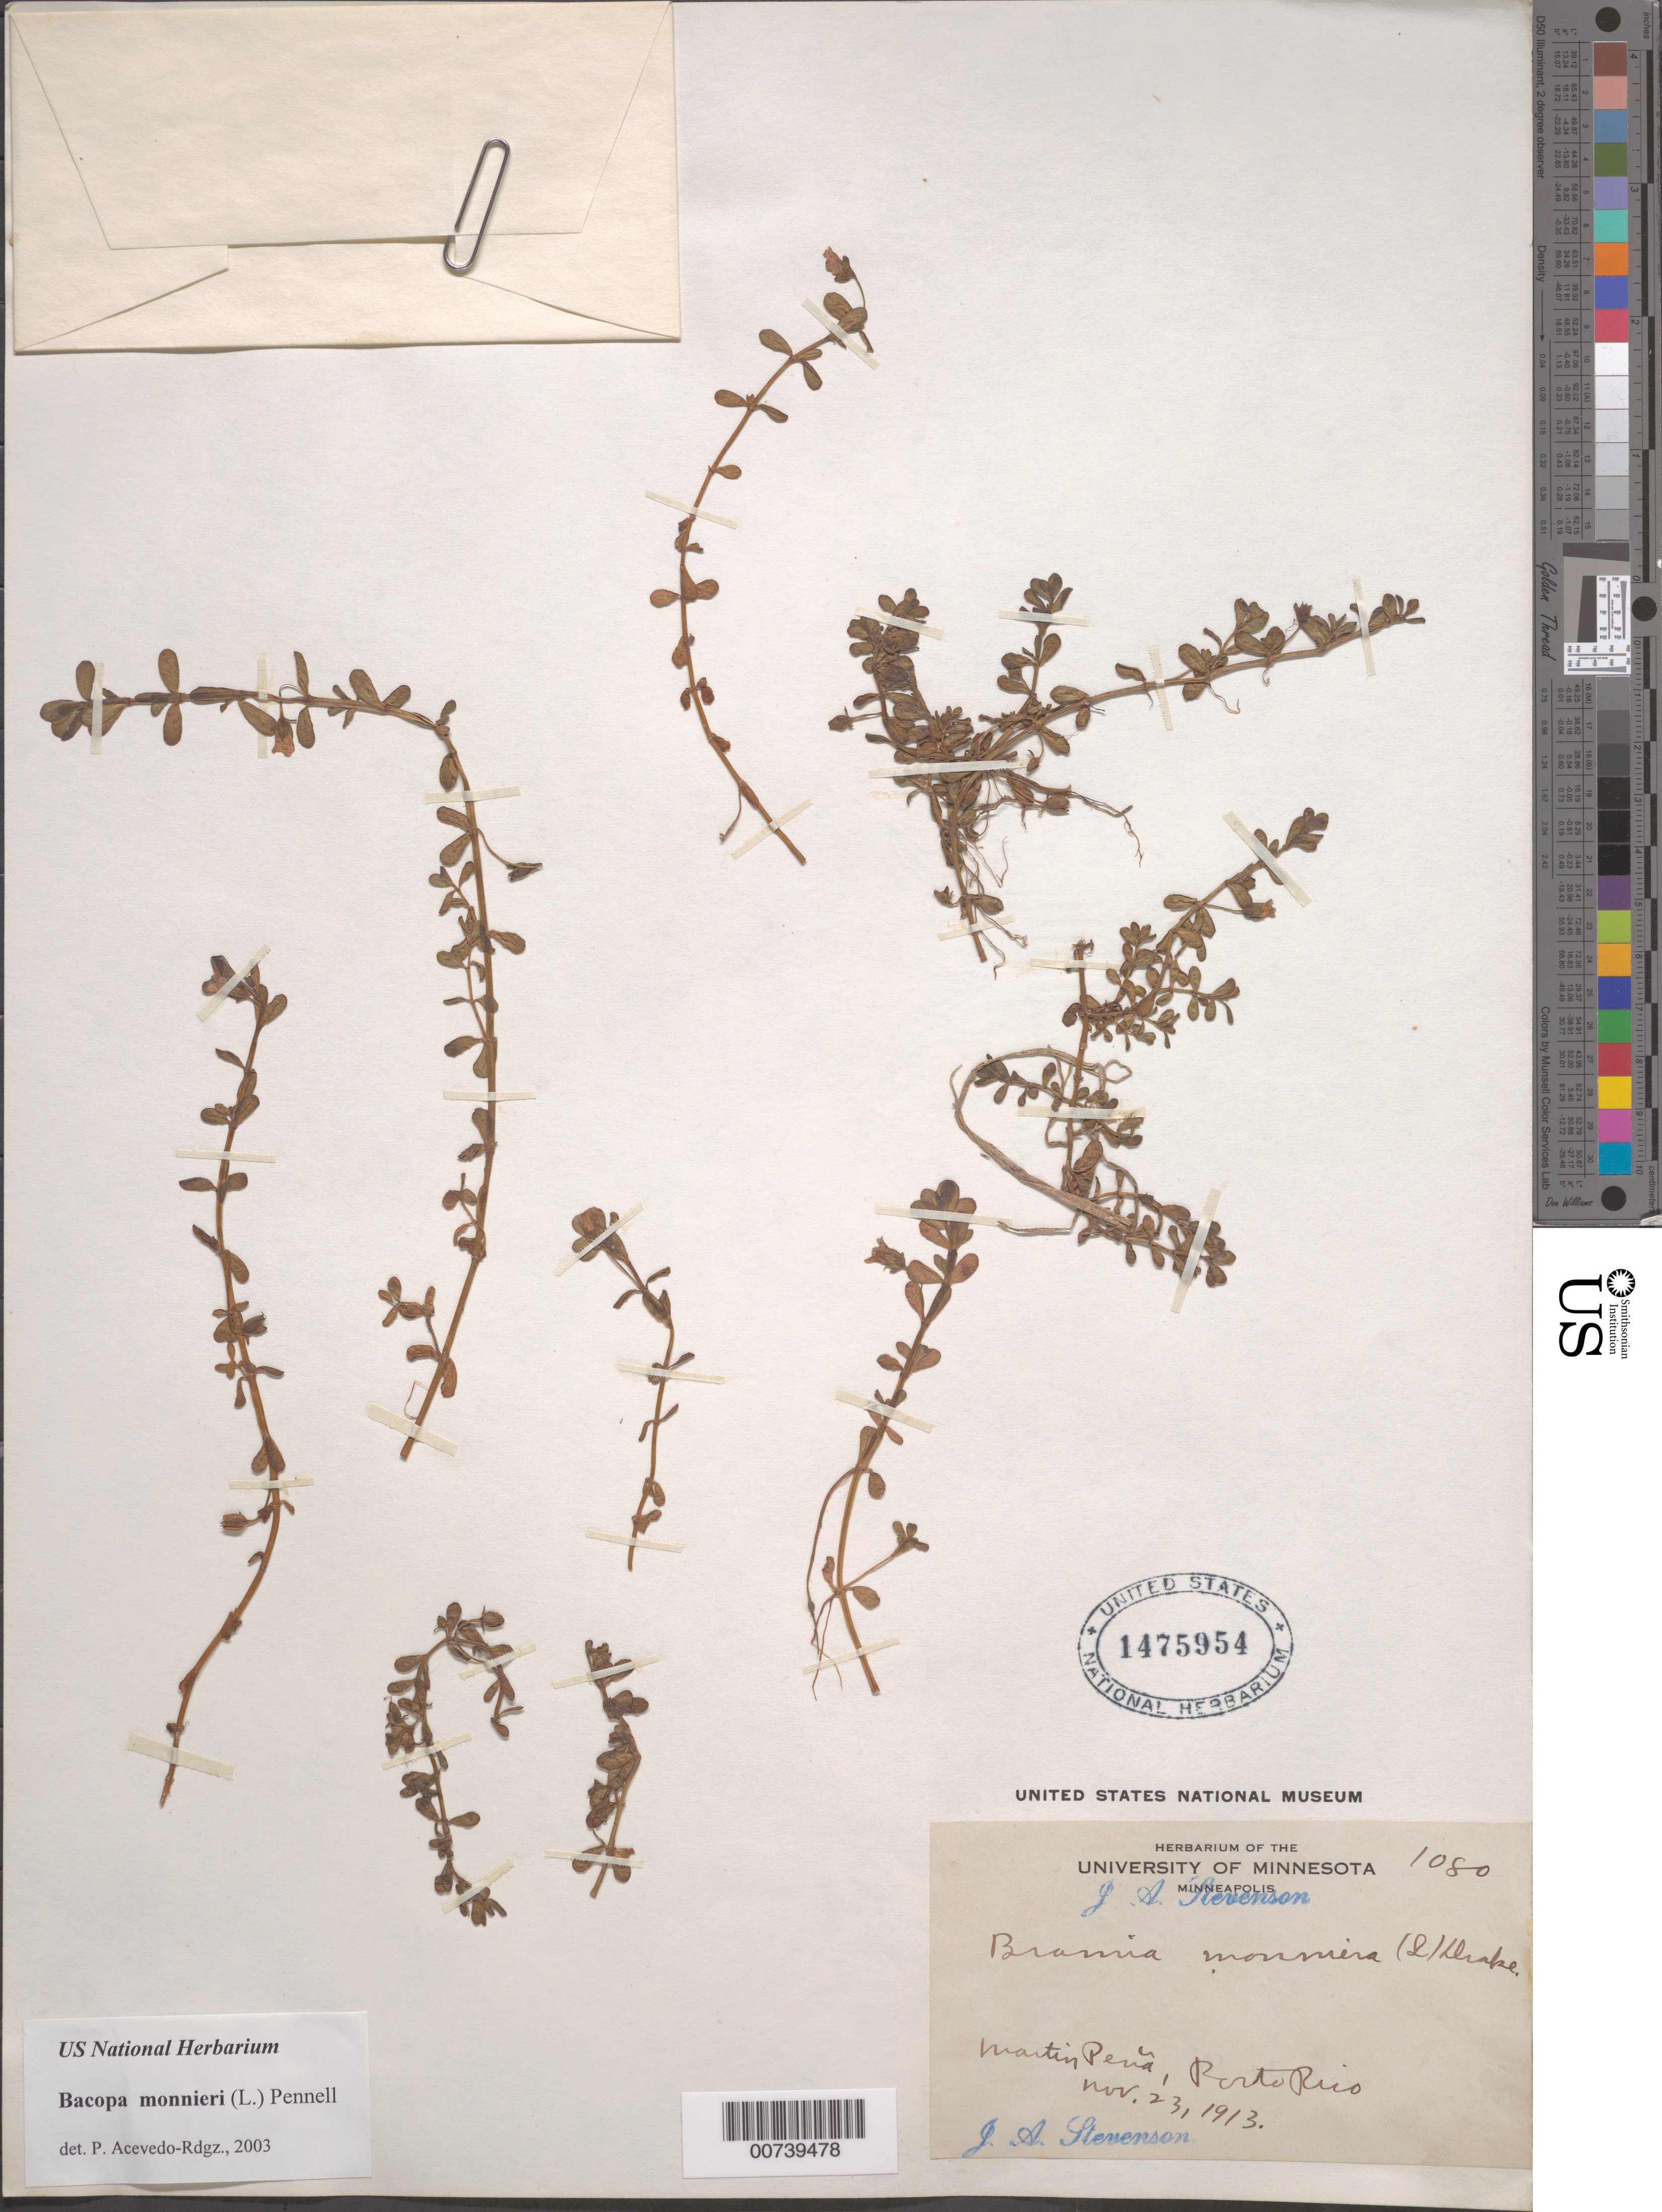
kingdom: Plantae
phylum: Tracheophyta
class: Magnoliopsida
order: Lamiales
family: Plantaginaceae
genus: Bacopa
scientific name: Bacopa monnieri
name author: (L.) Wettst.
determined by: Acevedo-Rodríguez, P., (BOT), Smithsonian Institution - National Museum of Natural History (UNITED STATES)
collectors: J. Stevenson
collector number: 1080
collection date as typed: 23 Nov 1913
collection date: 1913-11-23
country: Puerto Rico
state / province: San Juan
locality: Martín Peña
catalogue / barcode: US 1475954